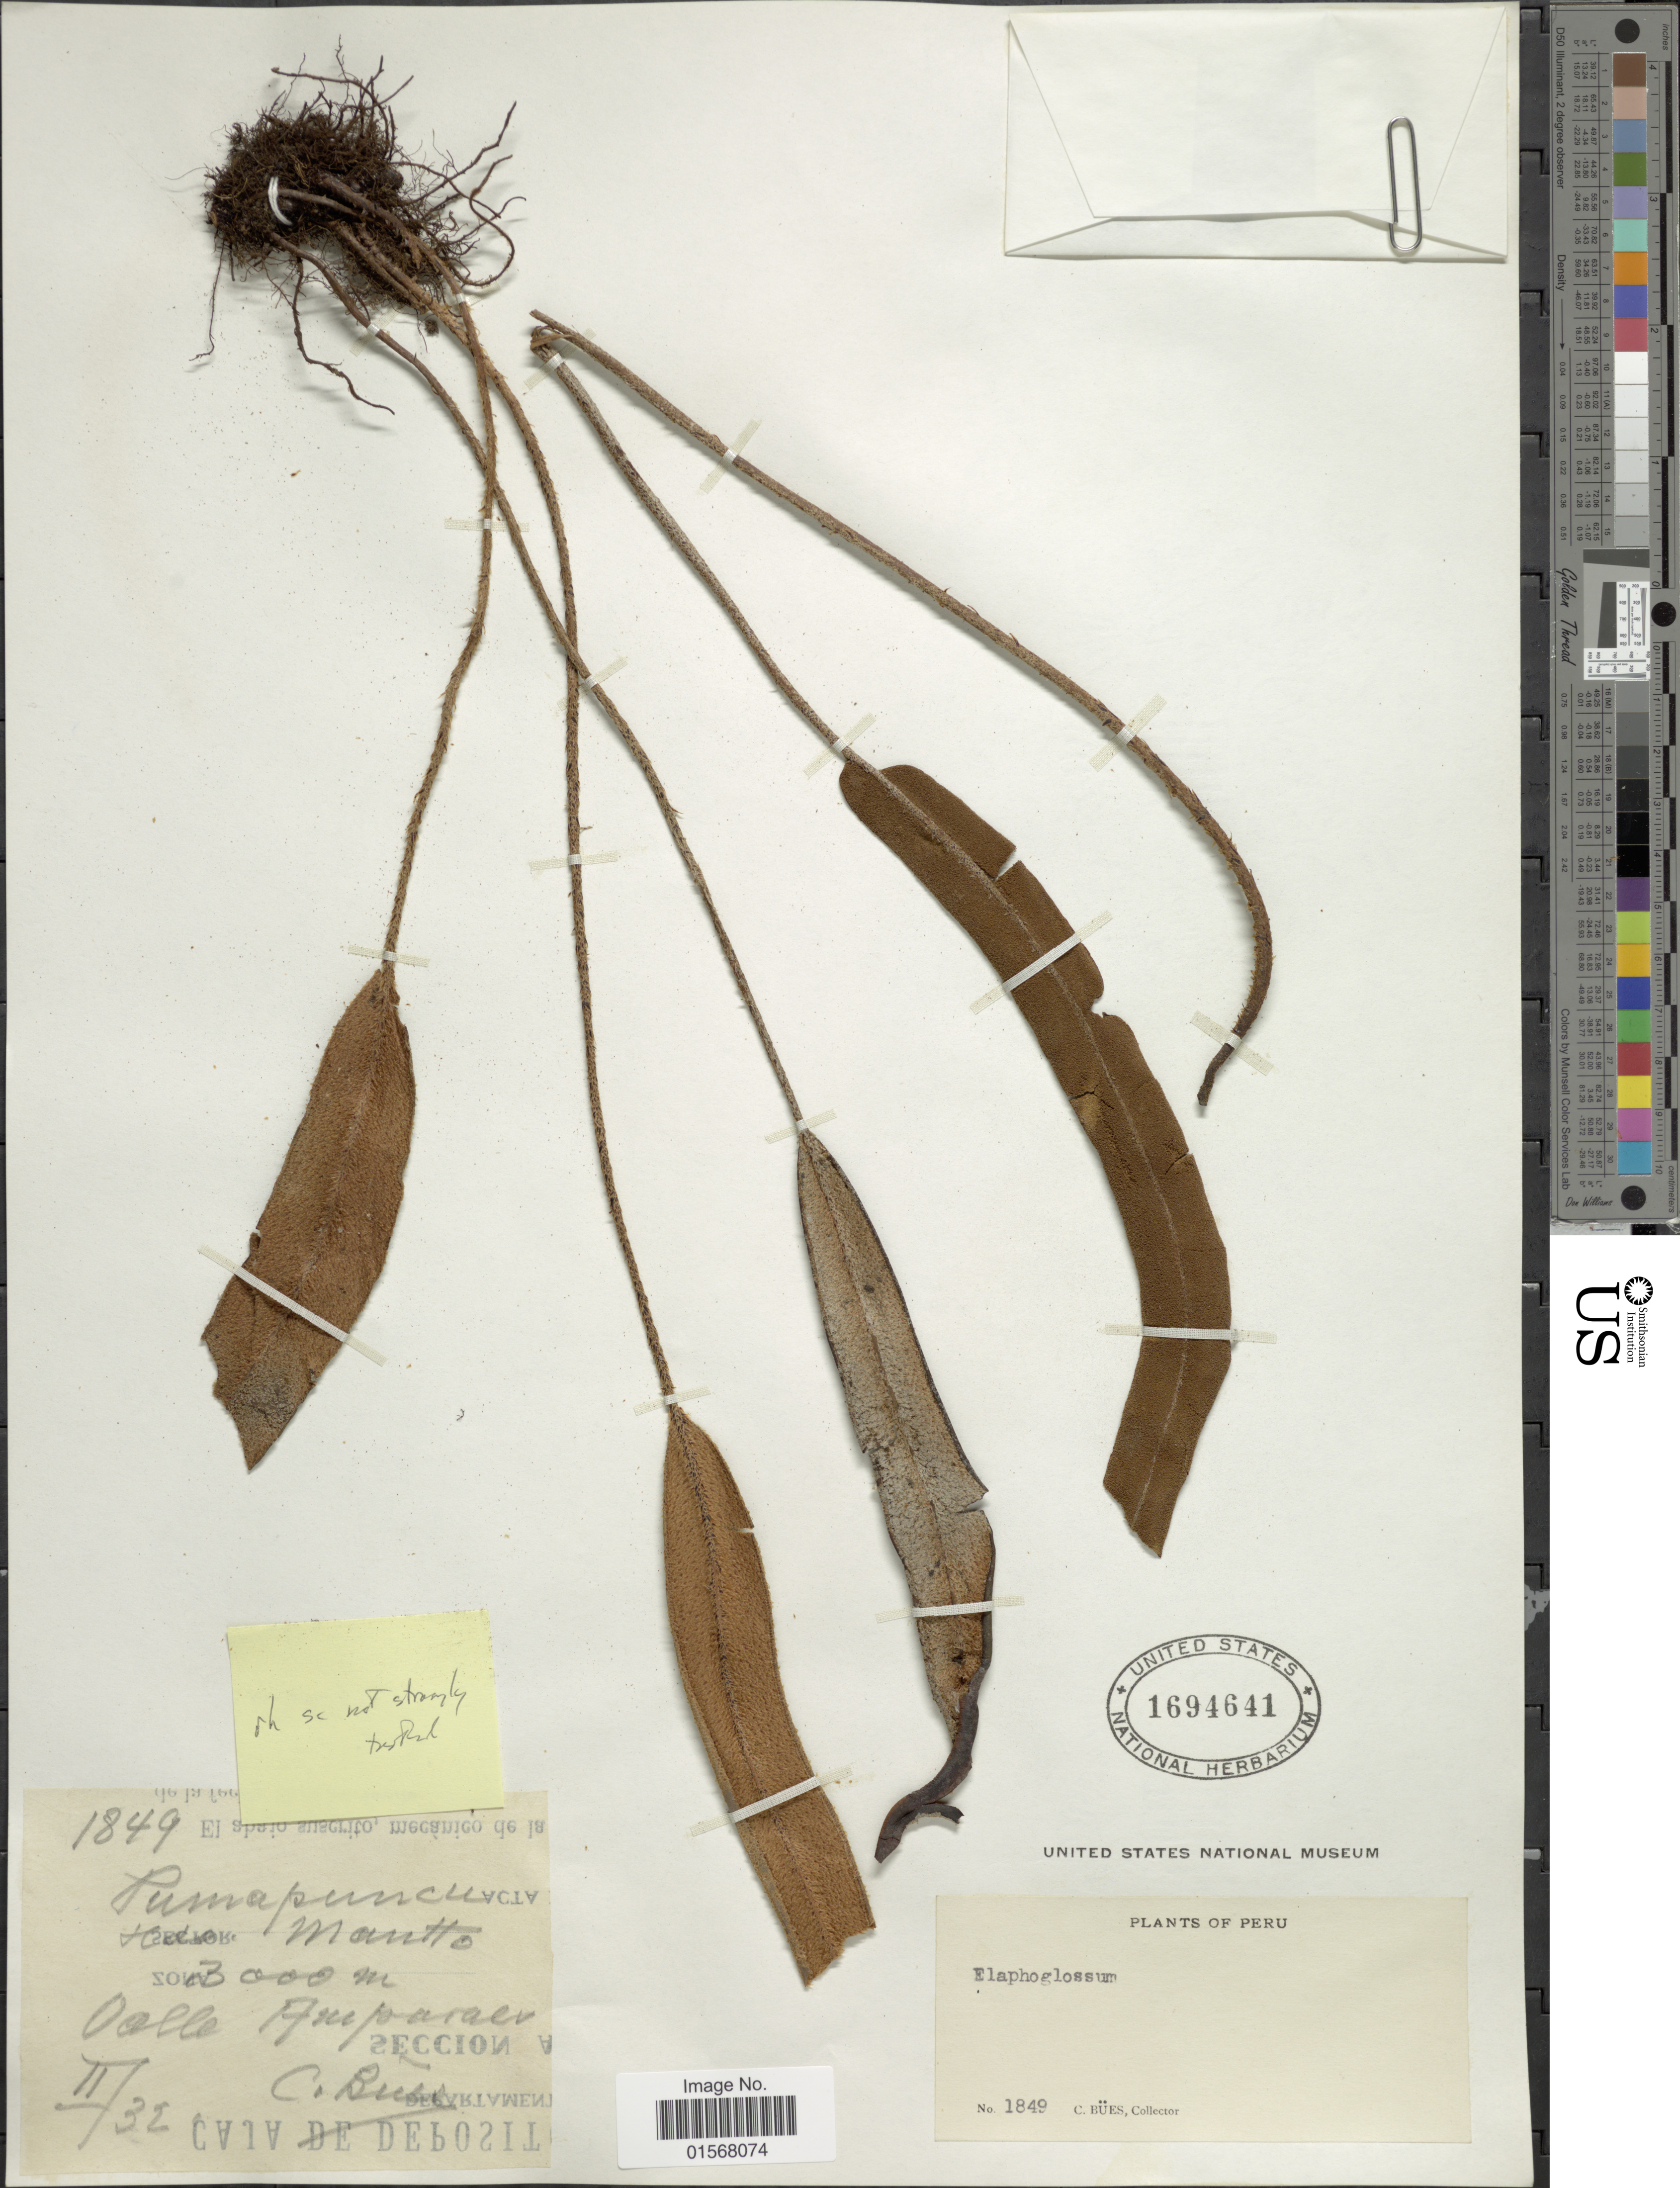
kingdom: Plantae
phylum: Tracheophyta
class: Polypodiopsida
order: Polypodiales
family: Dryopteridaceae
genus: Elaphoglossum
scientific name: Elaphoglossum sp.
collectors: C. Bues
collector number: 1849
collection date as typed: Transcribed d/m/y: /2/32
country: Peru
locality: Pumapuncu, Hda. Mantto, Valle Amparaes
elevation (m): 3000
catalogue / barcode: US 1694641